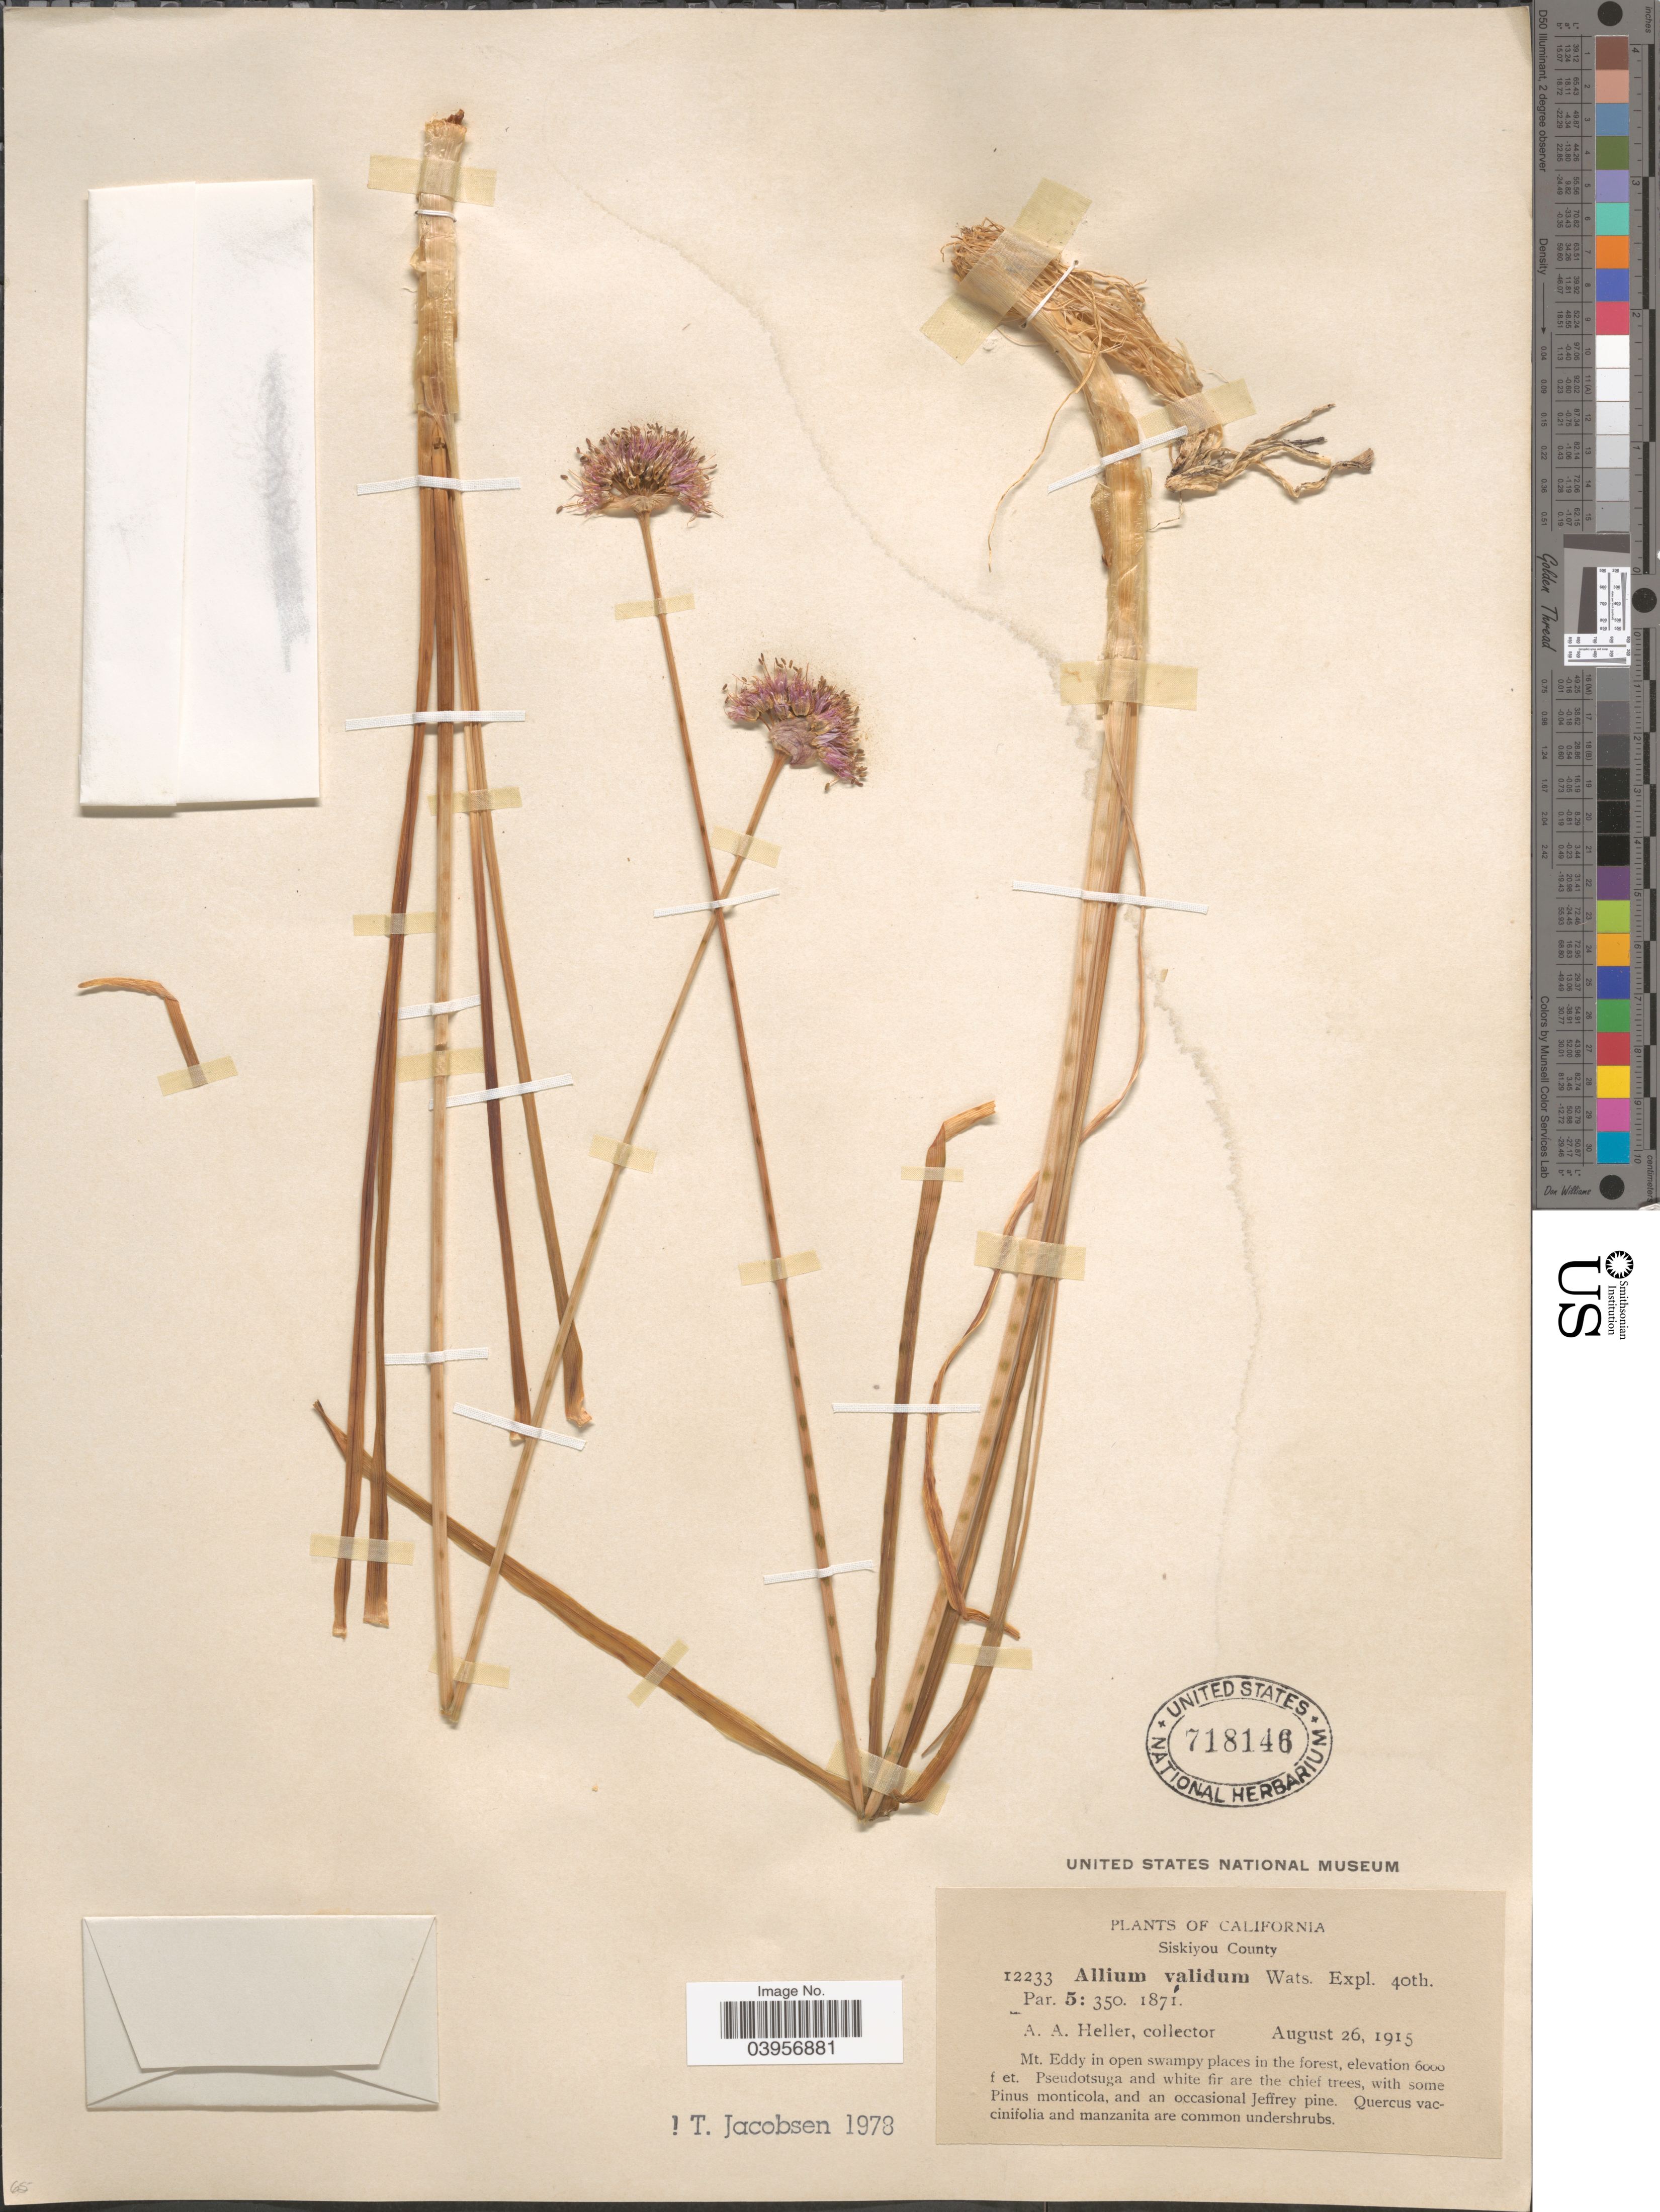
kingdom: Plantae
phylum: Tracheophyta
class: Liliopsida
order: Asparagales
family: Amaryllidaceae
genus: Allium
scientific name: Allium validum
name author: S. Watson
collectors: A. A. Heller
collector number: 12233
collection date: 1915-08-26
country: United States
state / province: California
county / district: Siskiyou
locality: Siskiyou County. Mt. Eddy in open swampy places in the forest.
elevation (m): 1829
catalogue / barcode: US 718146